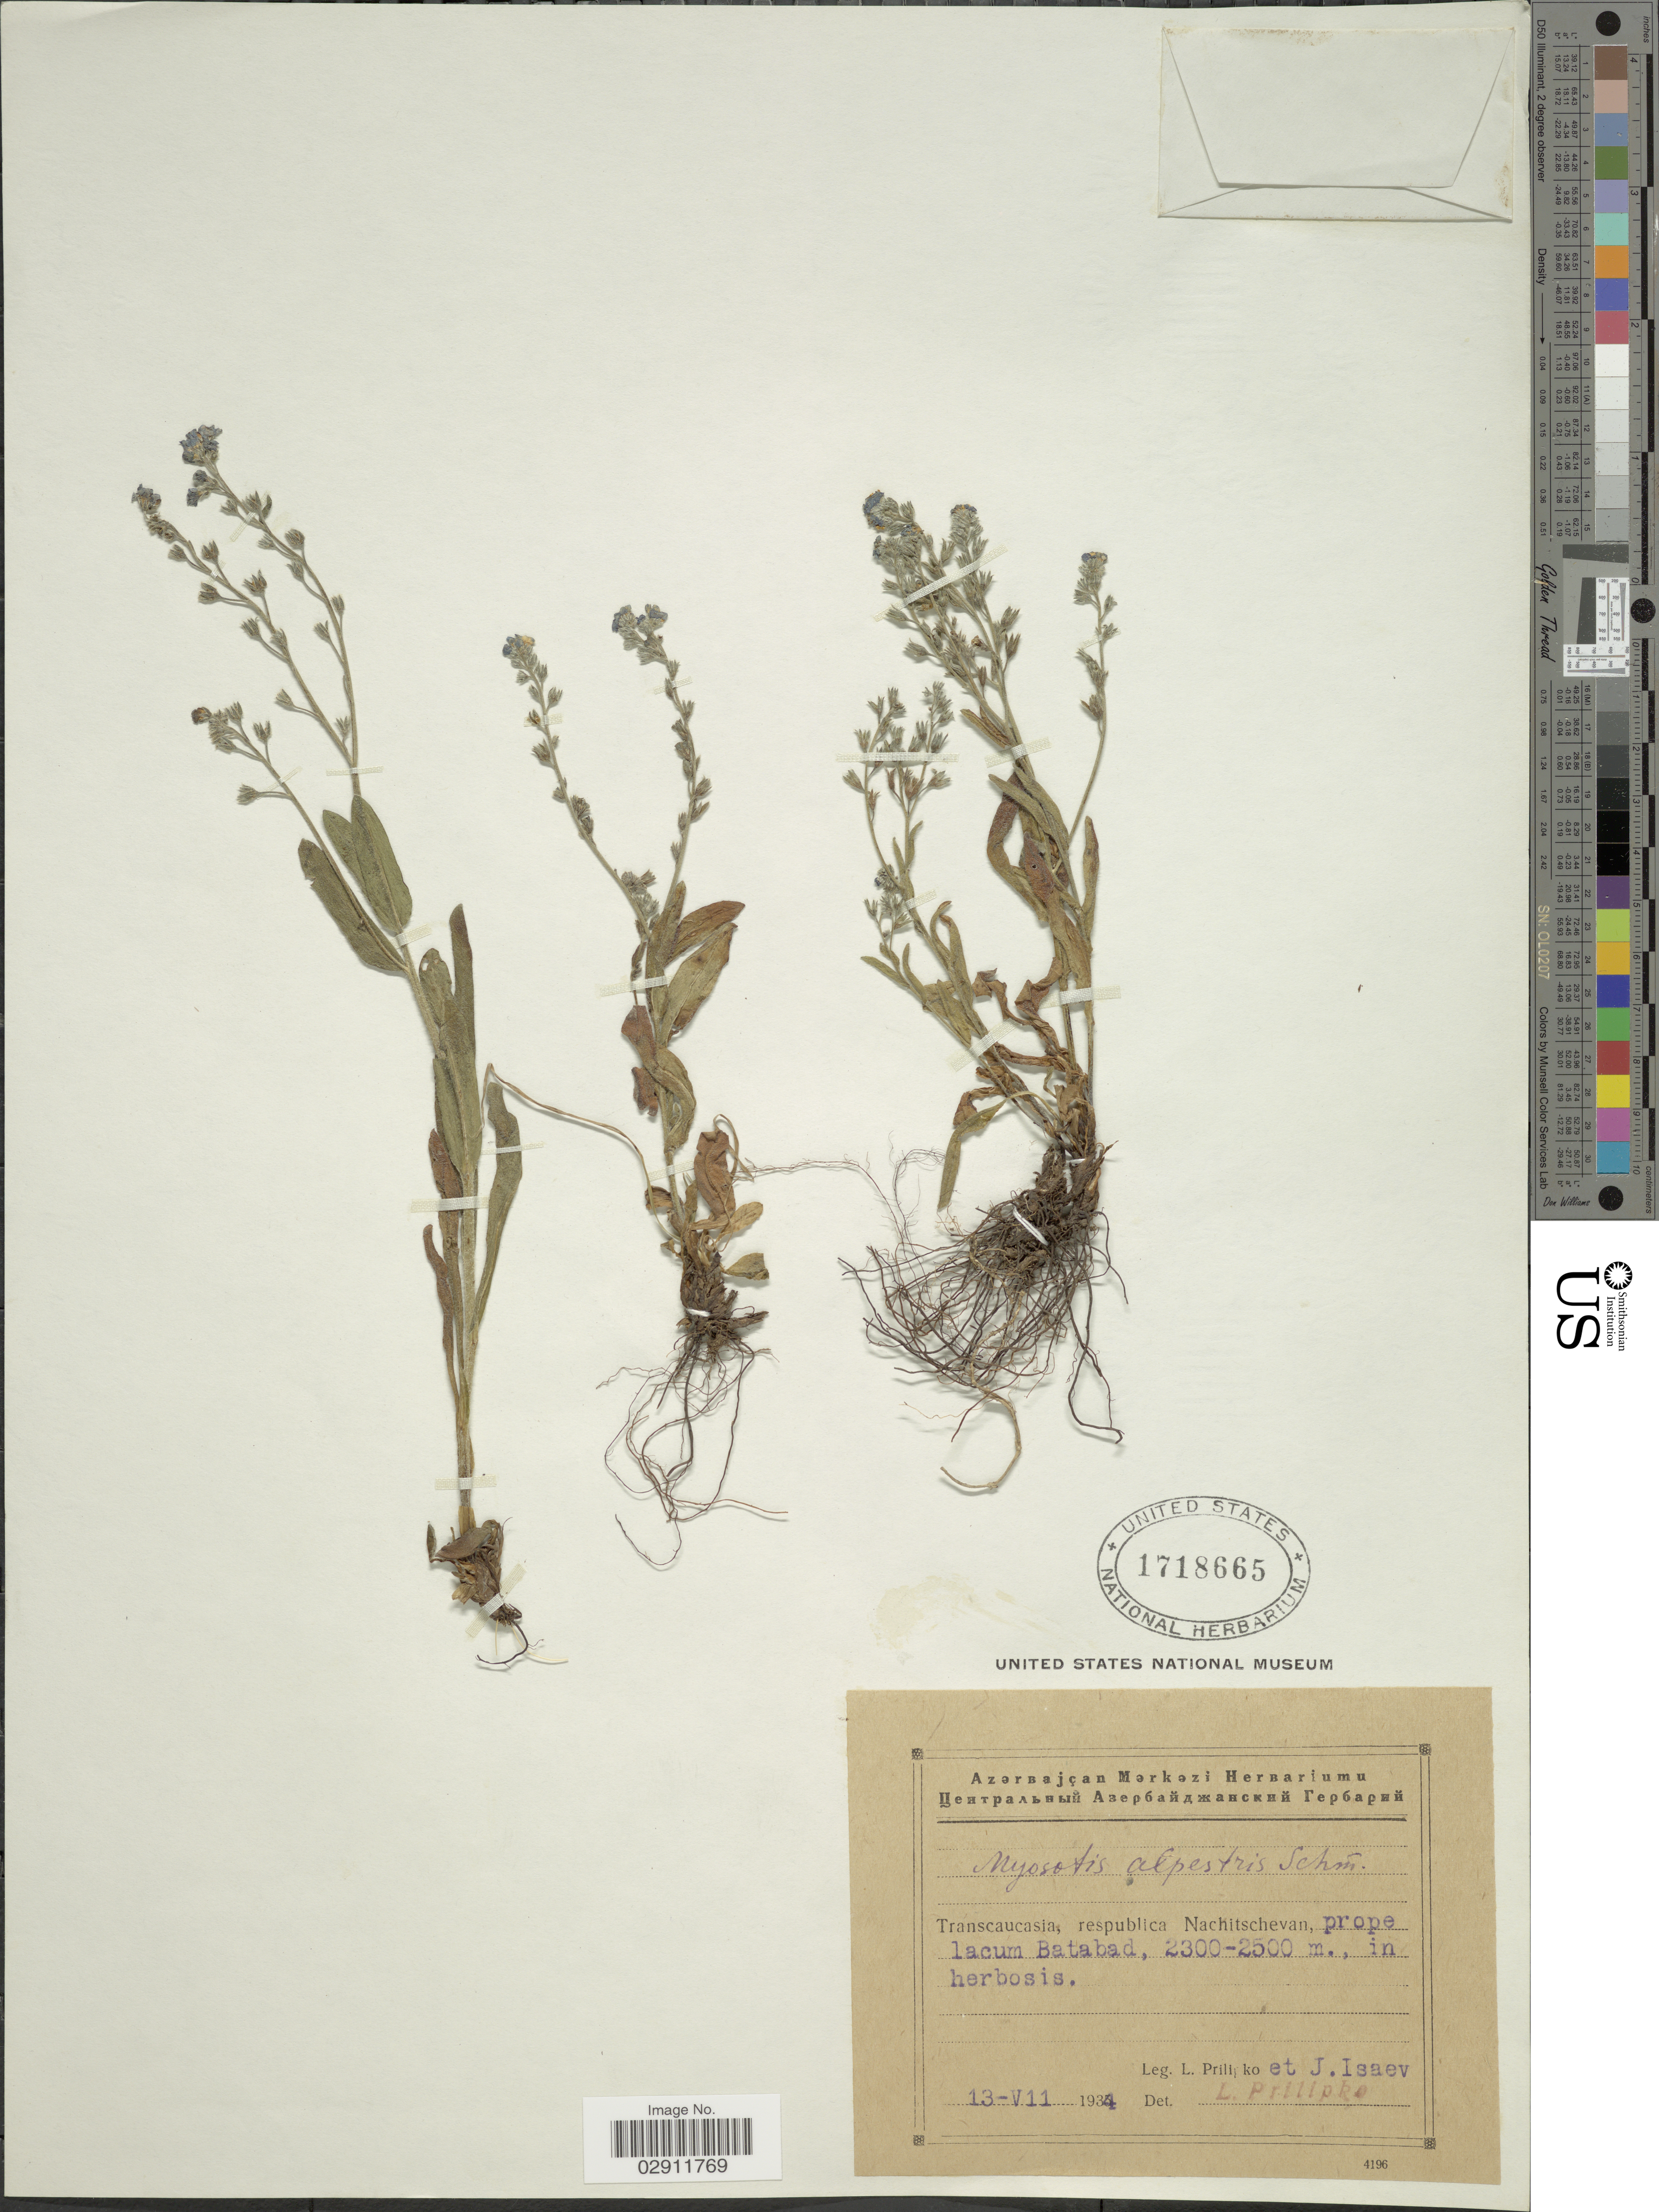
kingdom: Plantae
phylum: Tracheophyta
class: Magnoliopsida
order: Boraginales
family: Boraginaceae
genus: Myosotis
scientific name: Myosotis alpestris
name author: F.W. Schmidt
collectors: L. Prilipko & J. Isaev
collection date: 1934-07-13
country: Azerbaijan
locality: Transcaucasia, respublica Nachitschevan, prope lacum Batabad.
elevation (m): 2300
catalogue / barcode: US 1718665